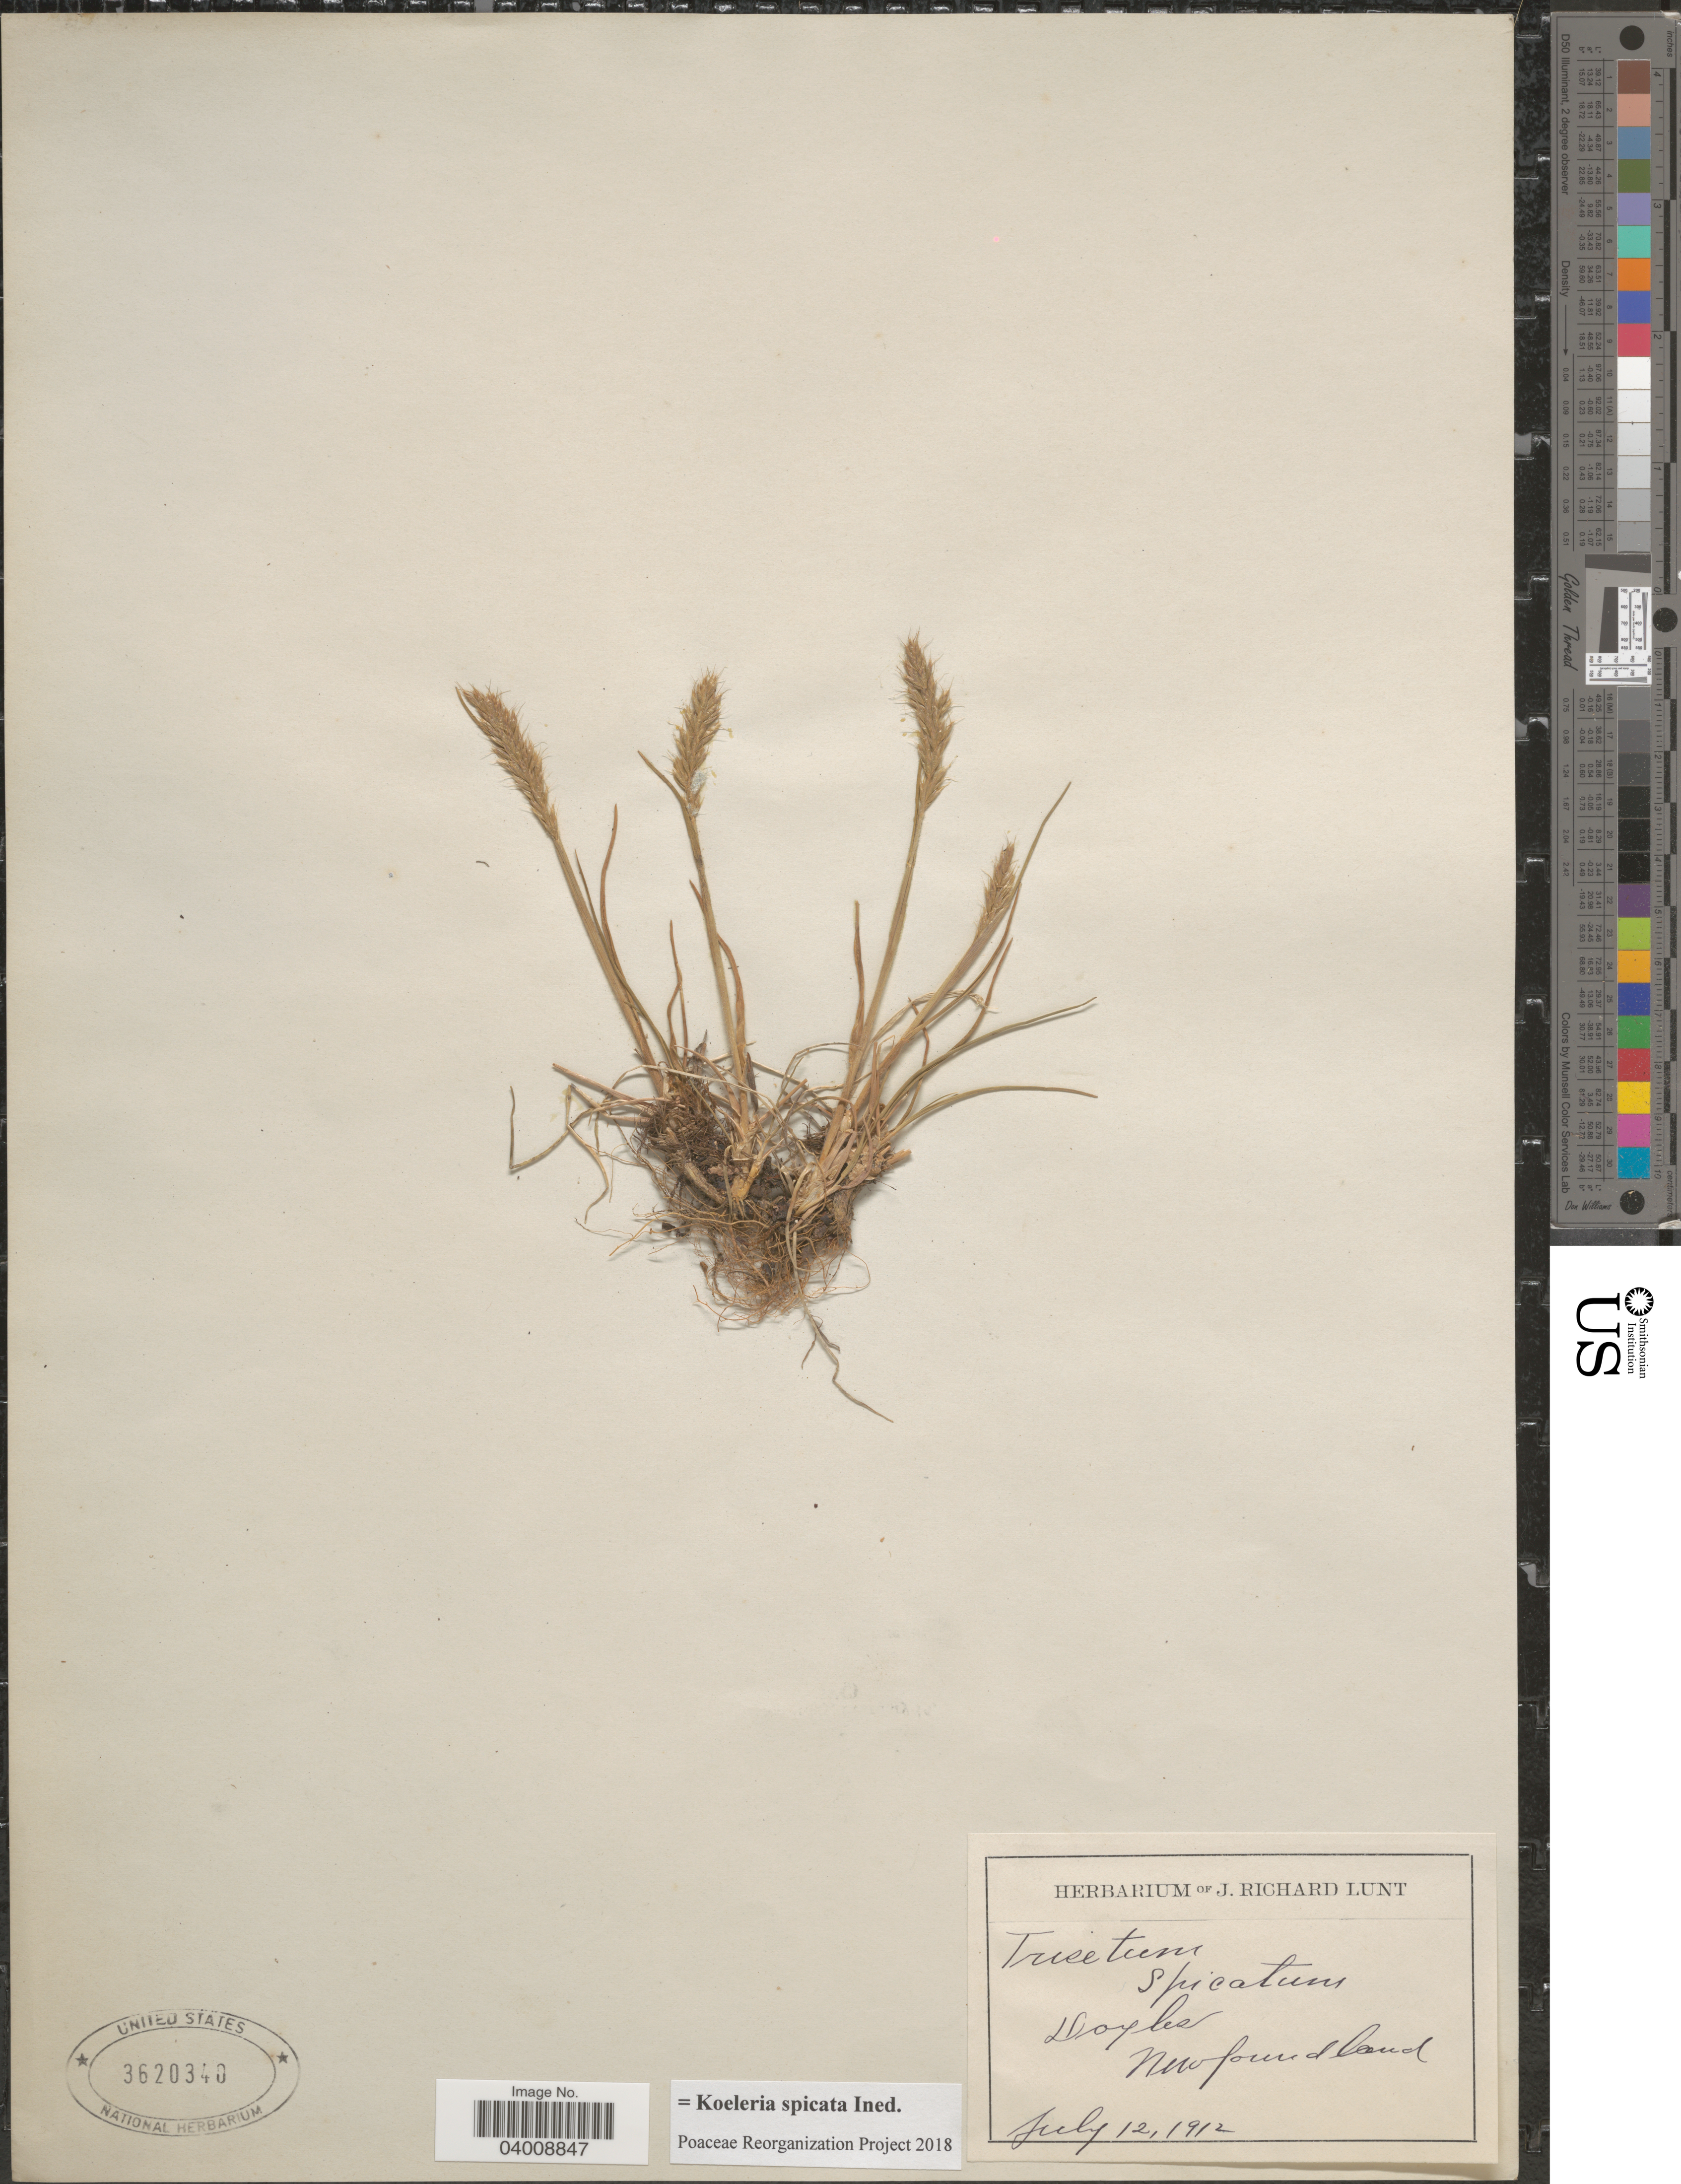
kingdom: Plantae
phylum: Tracheophyta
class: Liliopsida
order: Poales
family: Poaceae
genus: Koeleria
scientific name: Koeleria spicata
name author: (L.) Barberá et al.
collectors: Ex Herb. of J. Richard Lunt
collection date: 1912-07-12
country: Canada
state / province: Newfoundland and Labrador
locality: Doyles.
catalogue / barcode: US 3620340